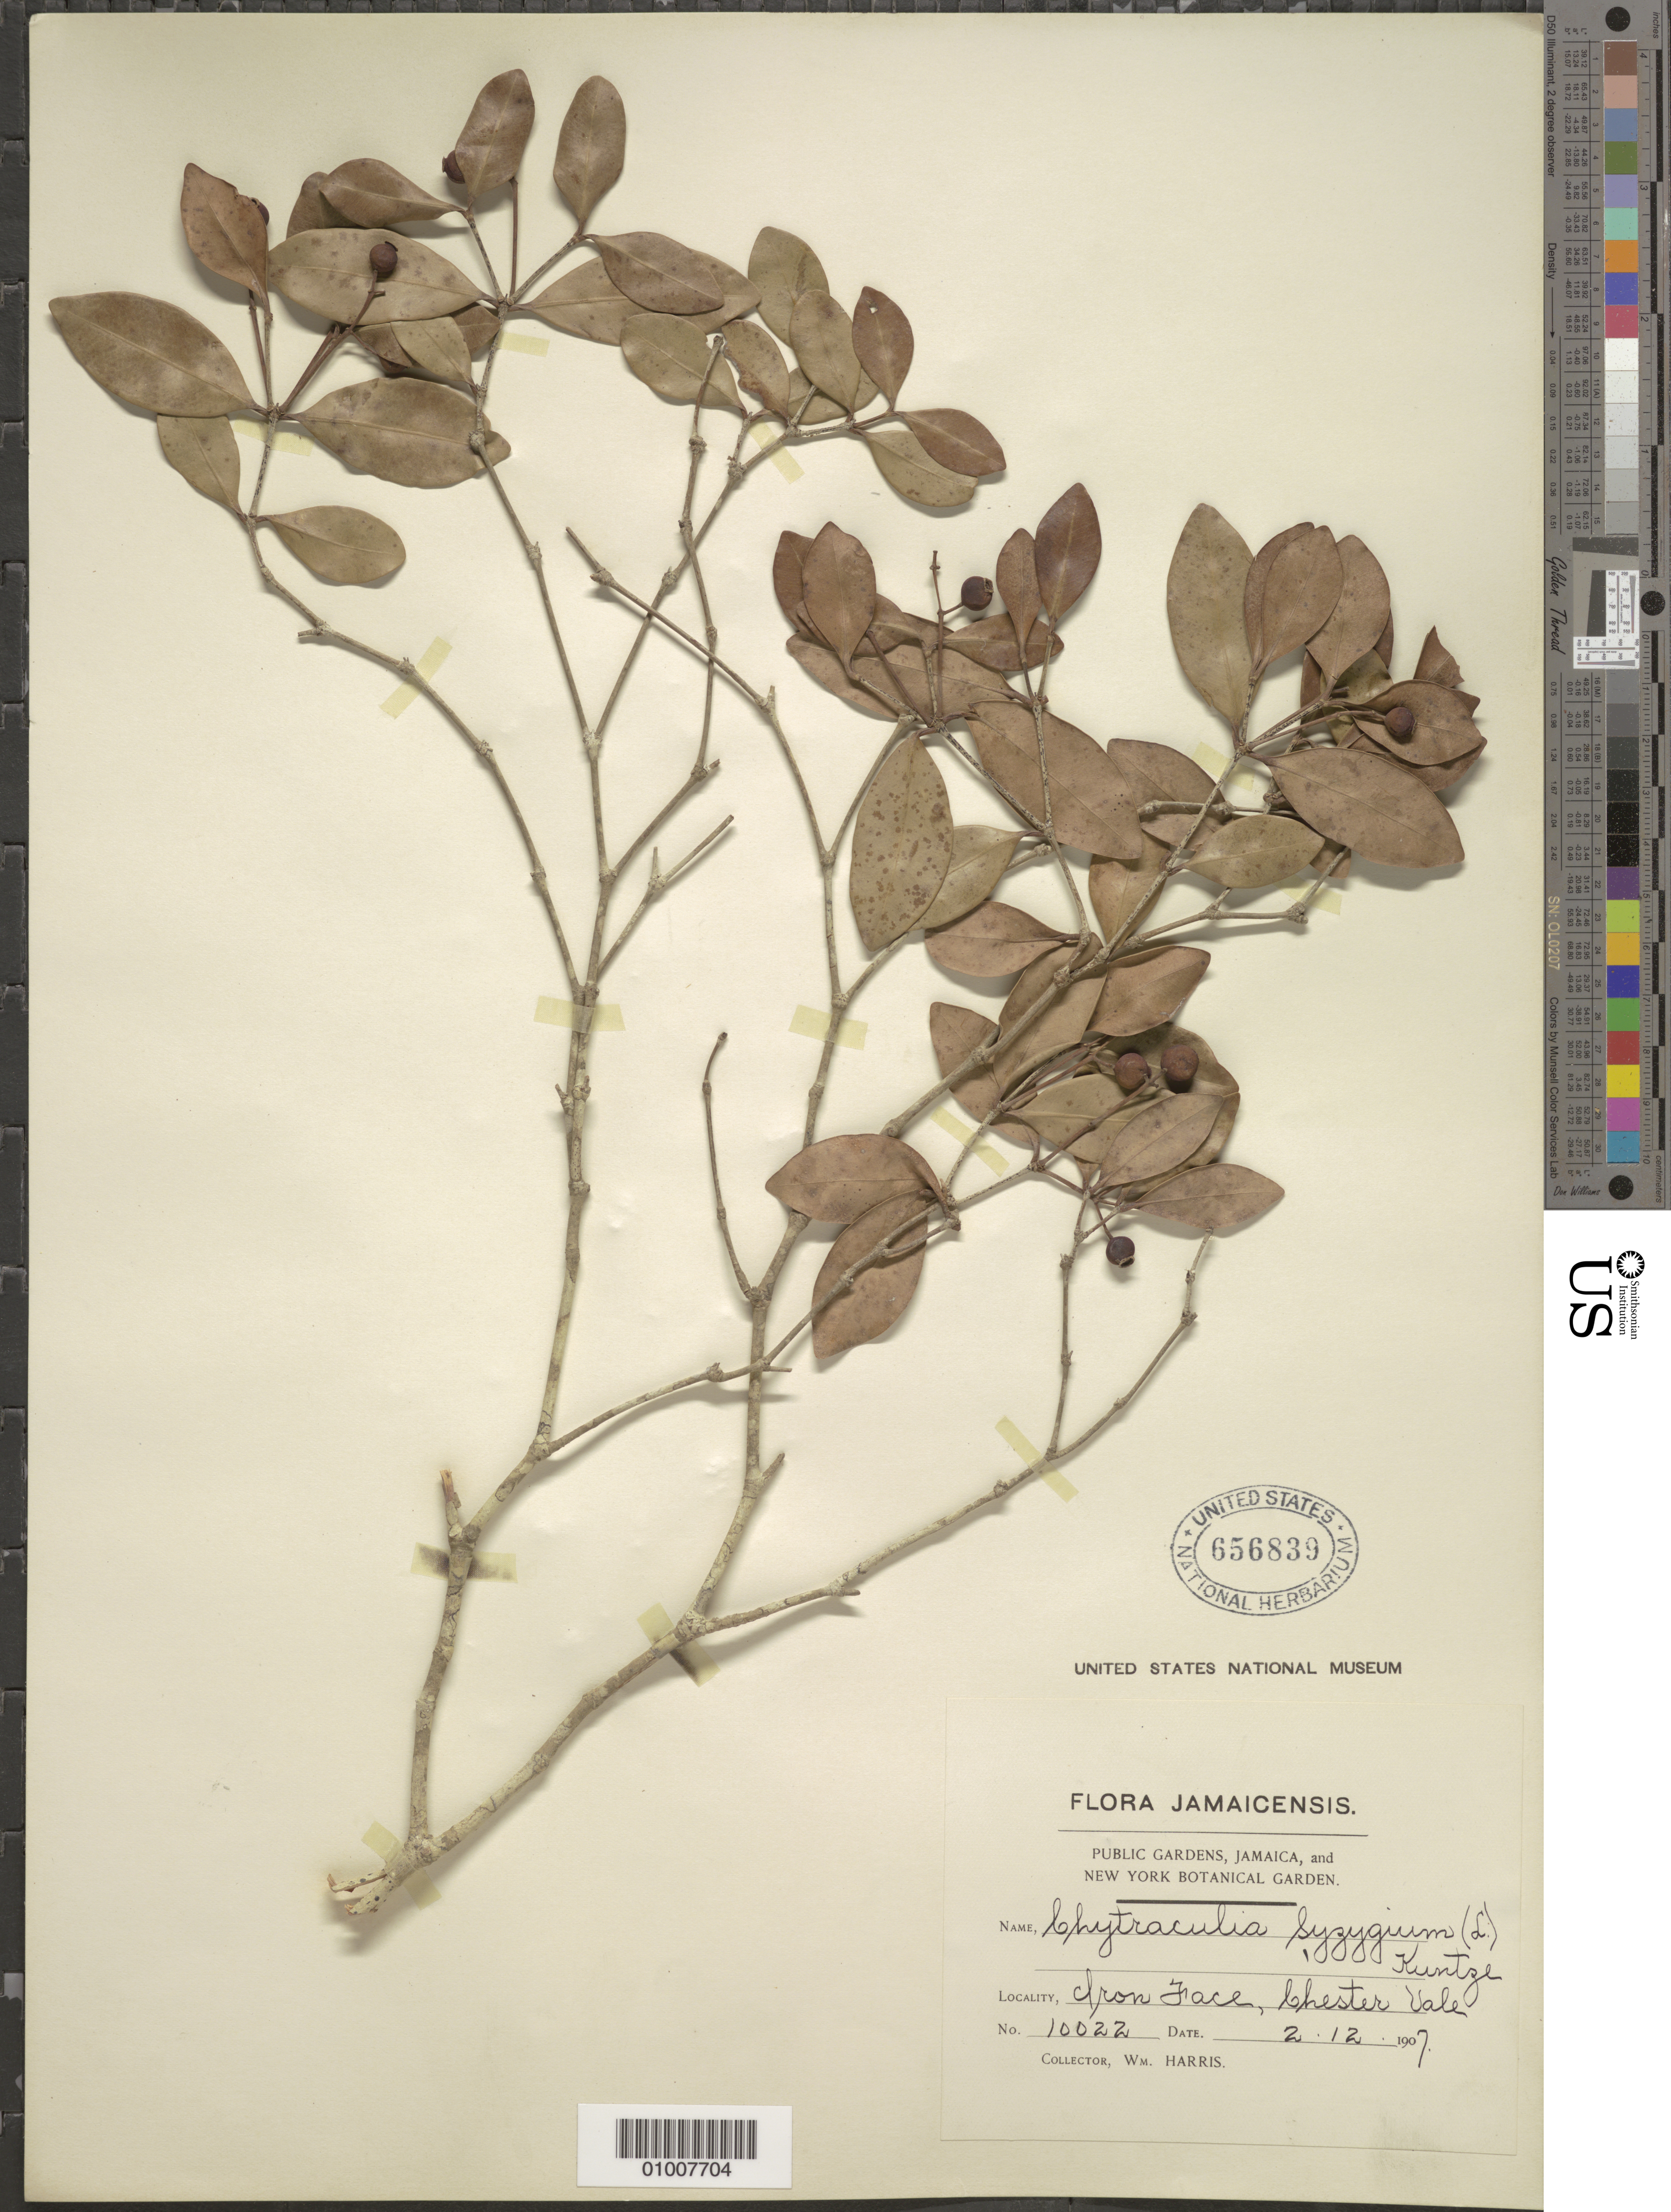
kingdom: Plantae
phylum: Tracheophyta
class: Magnoliopsida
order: Myrtales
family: Myrtaceae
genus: Myrcia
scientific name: Myrcia zuzygium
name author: (L.) A.R. Lourenço & E. Lucas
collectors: W. H. Harris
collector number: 10022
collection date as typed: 02 Dec 1907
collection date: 1907-12-02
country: Jamaica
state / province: Portland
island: Jamaica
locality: Iron Face, Chester Vale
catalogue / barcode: US 656839